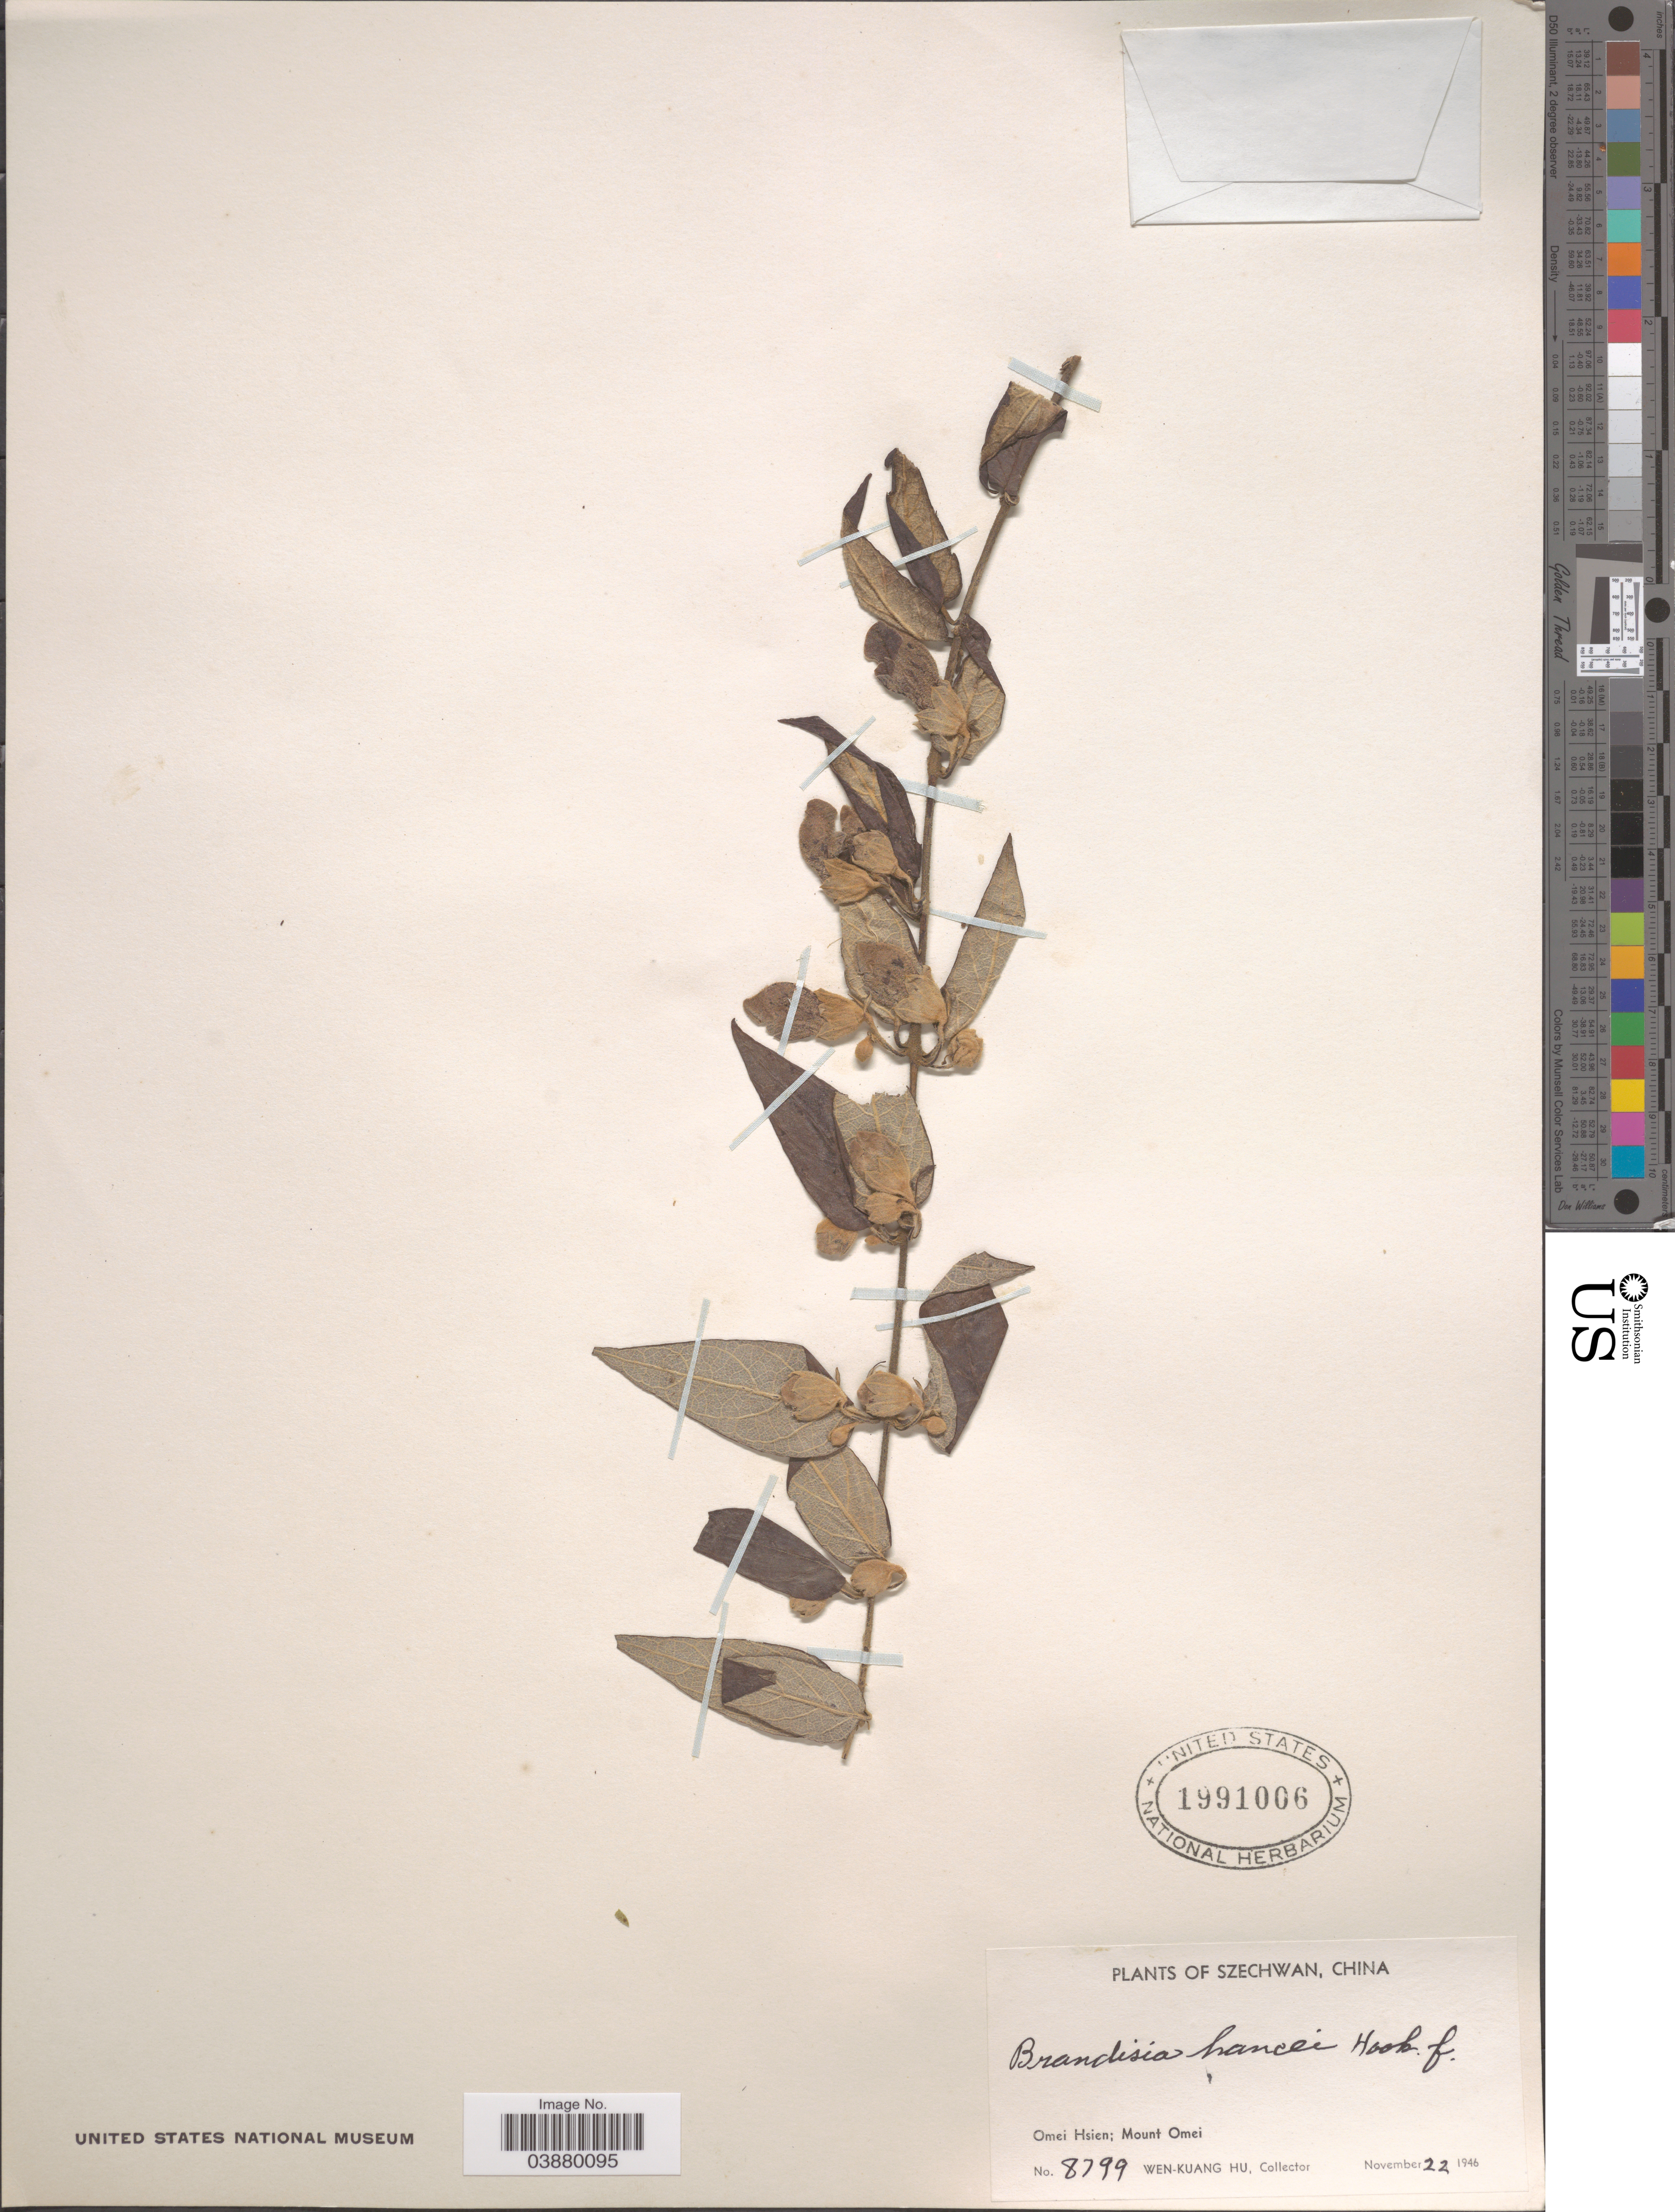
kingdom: Plantae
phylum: Tracheophyta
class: Magnoliopsida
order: Lamiales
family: Orobanchaceae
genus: Brandisia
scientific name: Brandisia hancei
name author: Hook. f.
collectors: W. K. Hu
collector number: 8799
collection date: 1946-11-22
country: China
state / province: Sichuan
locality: Szechwan. Omei Hsien; Mount Omei.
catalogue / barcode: US 1991006